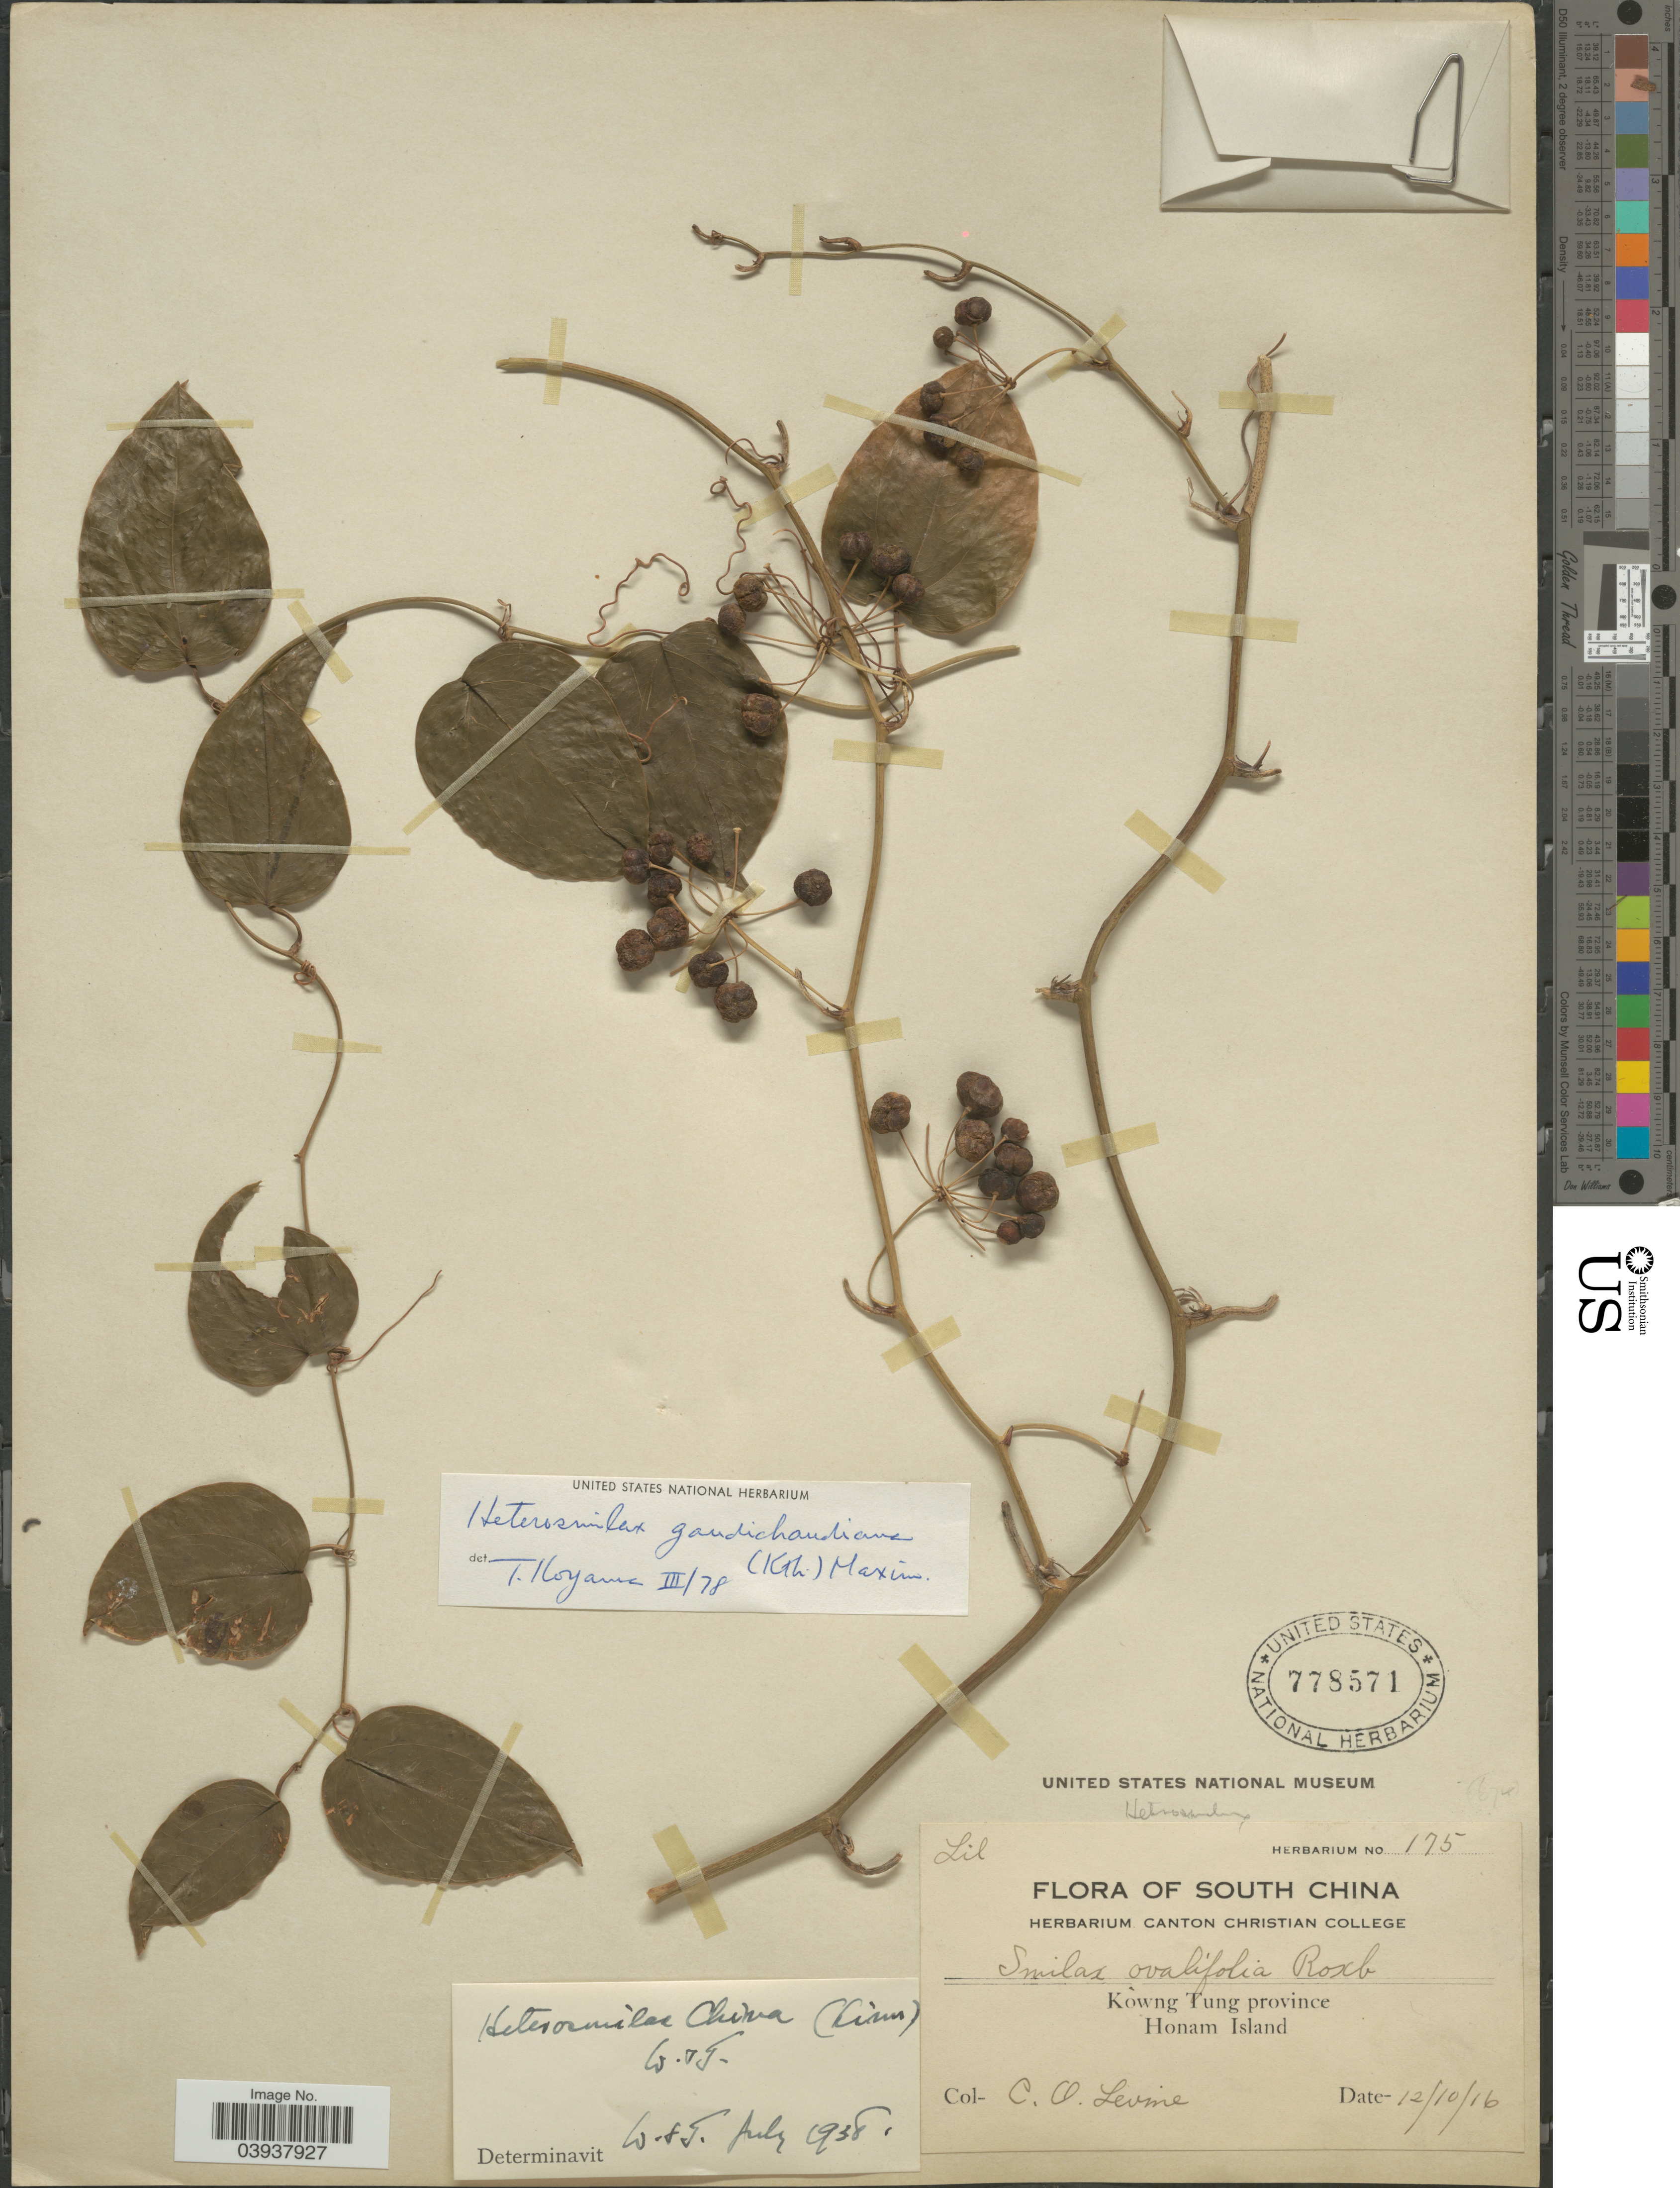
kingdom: Plantae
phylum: Tracheophyta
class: Liliopsida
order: Liliales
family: Smilacaceae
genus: Heterosmilax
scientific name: Heterosmilax japonica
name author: Kunth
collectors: C. O. Levine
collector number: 175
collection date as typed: Transcribed d/m/y: 12/10/16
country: China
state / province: Guangdong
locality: Kwong Tung province. Honam Island.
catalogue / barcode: US 778571